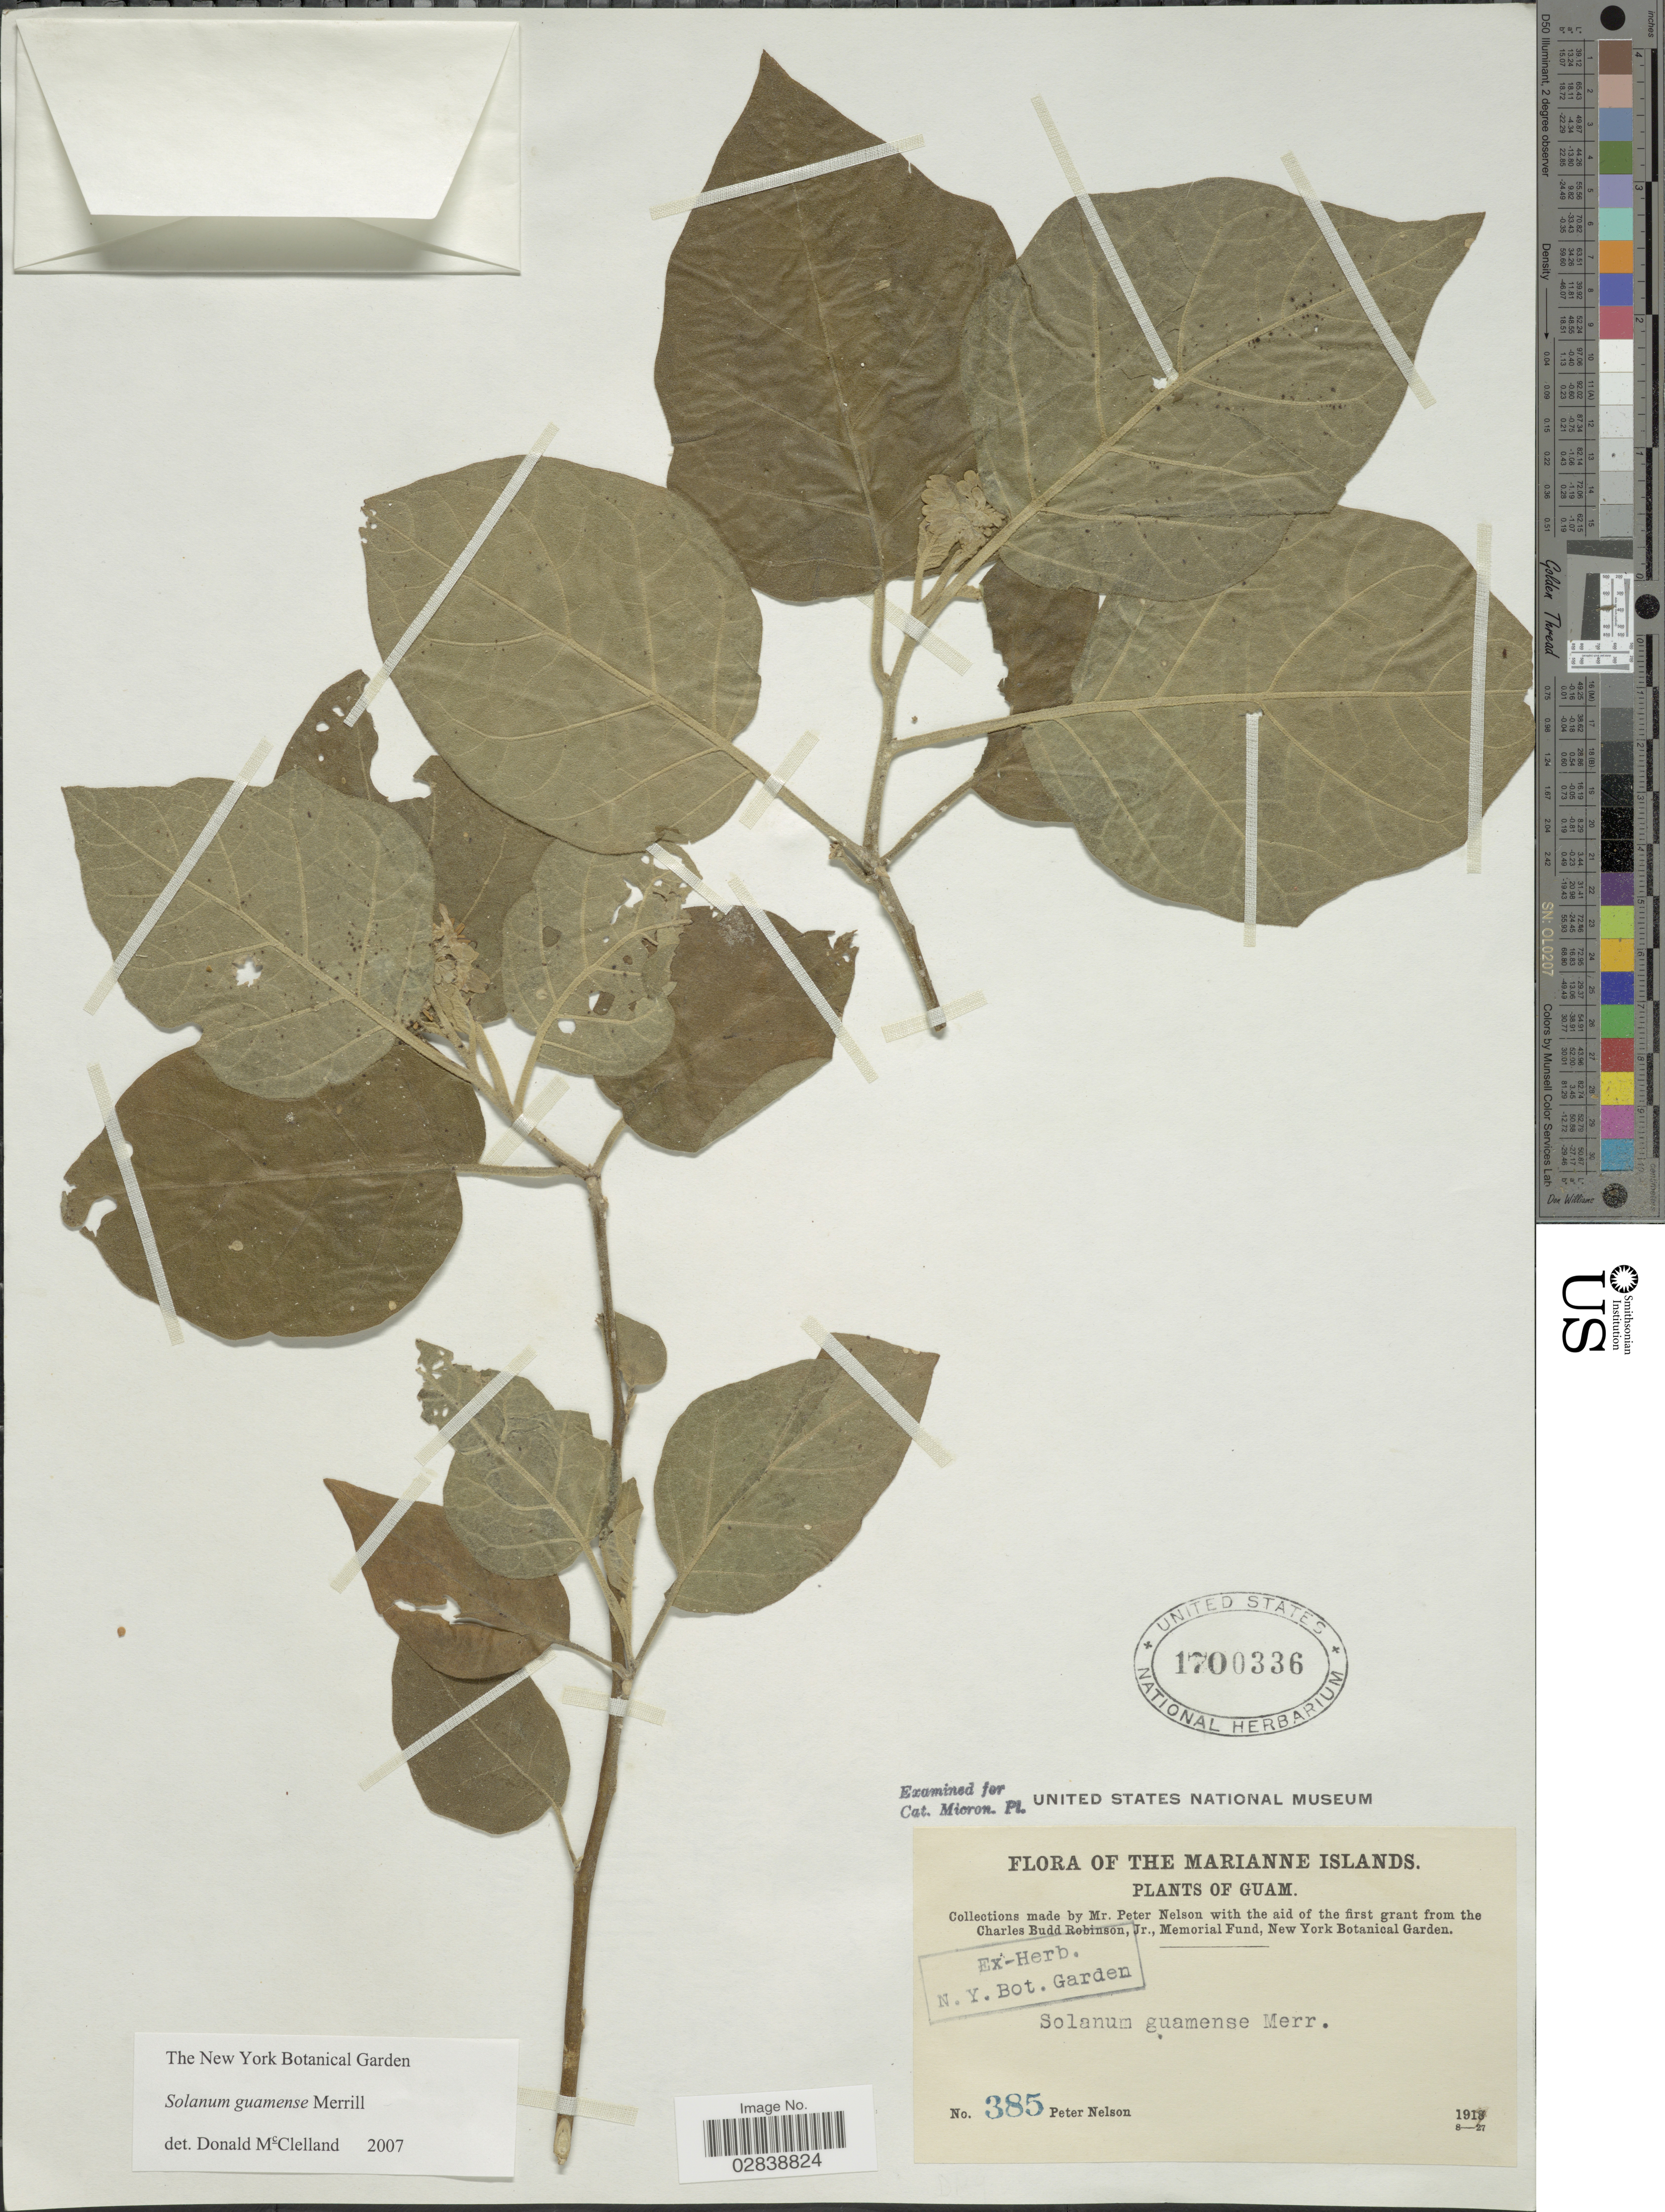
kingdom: Plantae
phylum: Tracheophyta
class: Magnoliopsida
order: Solanales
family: Solanaceae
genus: Solanum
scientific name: Solanum guamense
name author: Merr.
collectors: P. Nelson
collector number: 382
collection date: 1918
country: Guam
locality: Marianne Islands.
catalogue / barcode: US 1700336